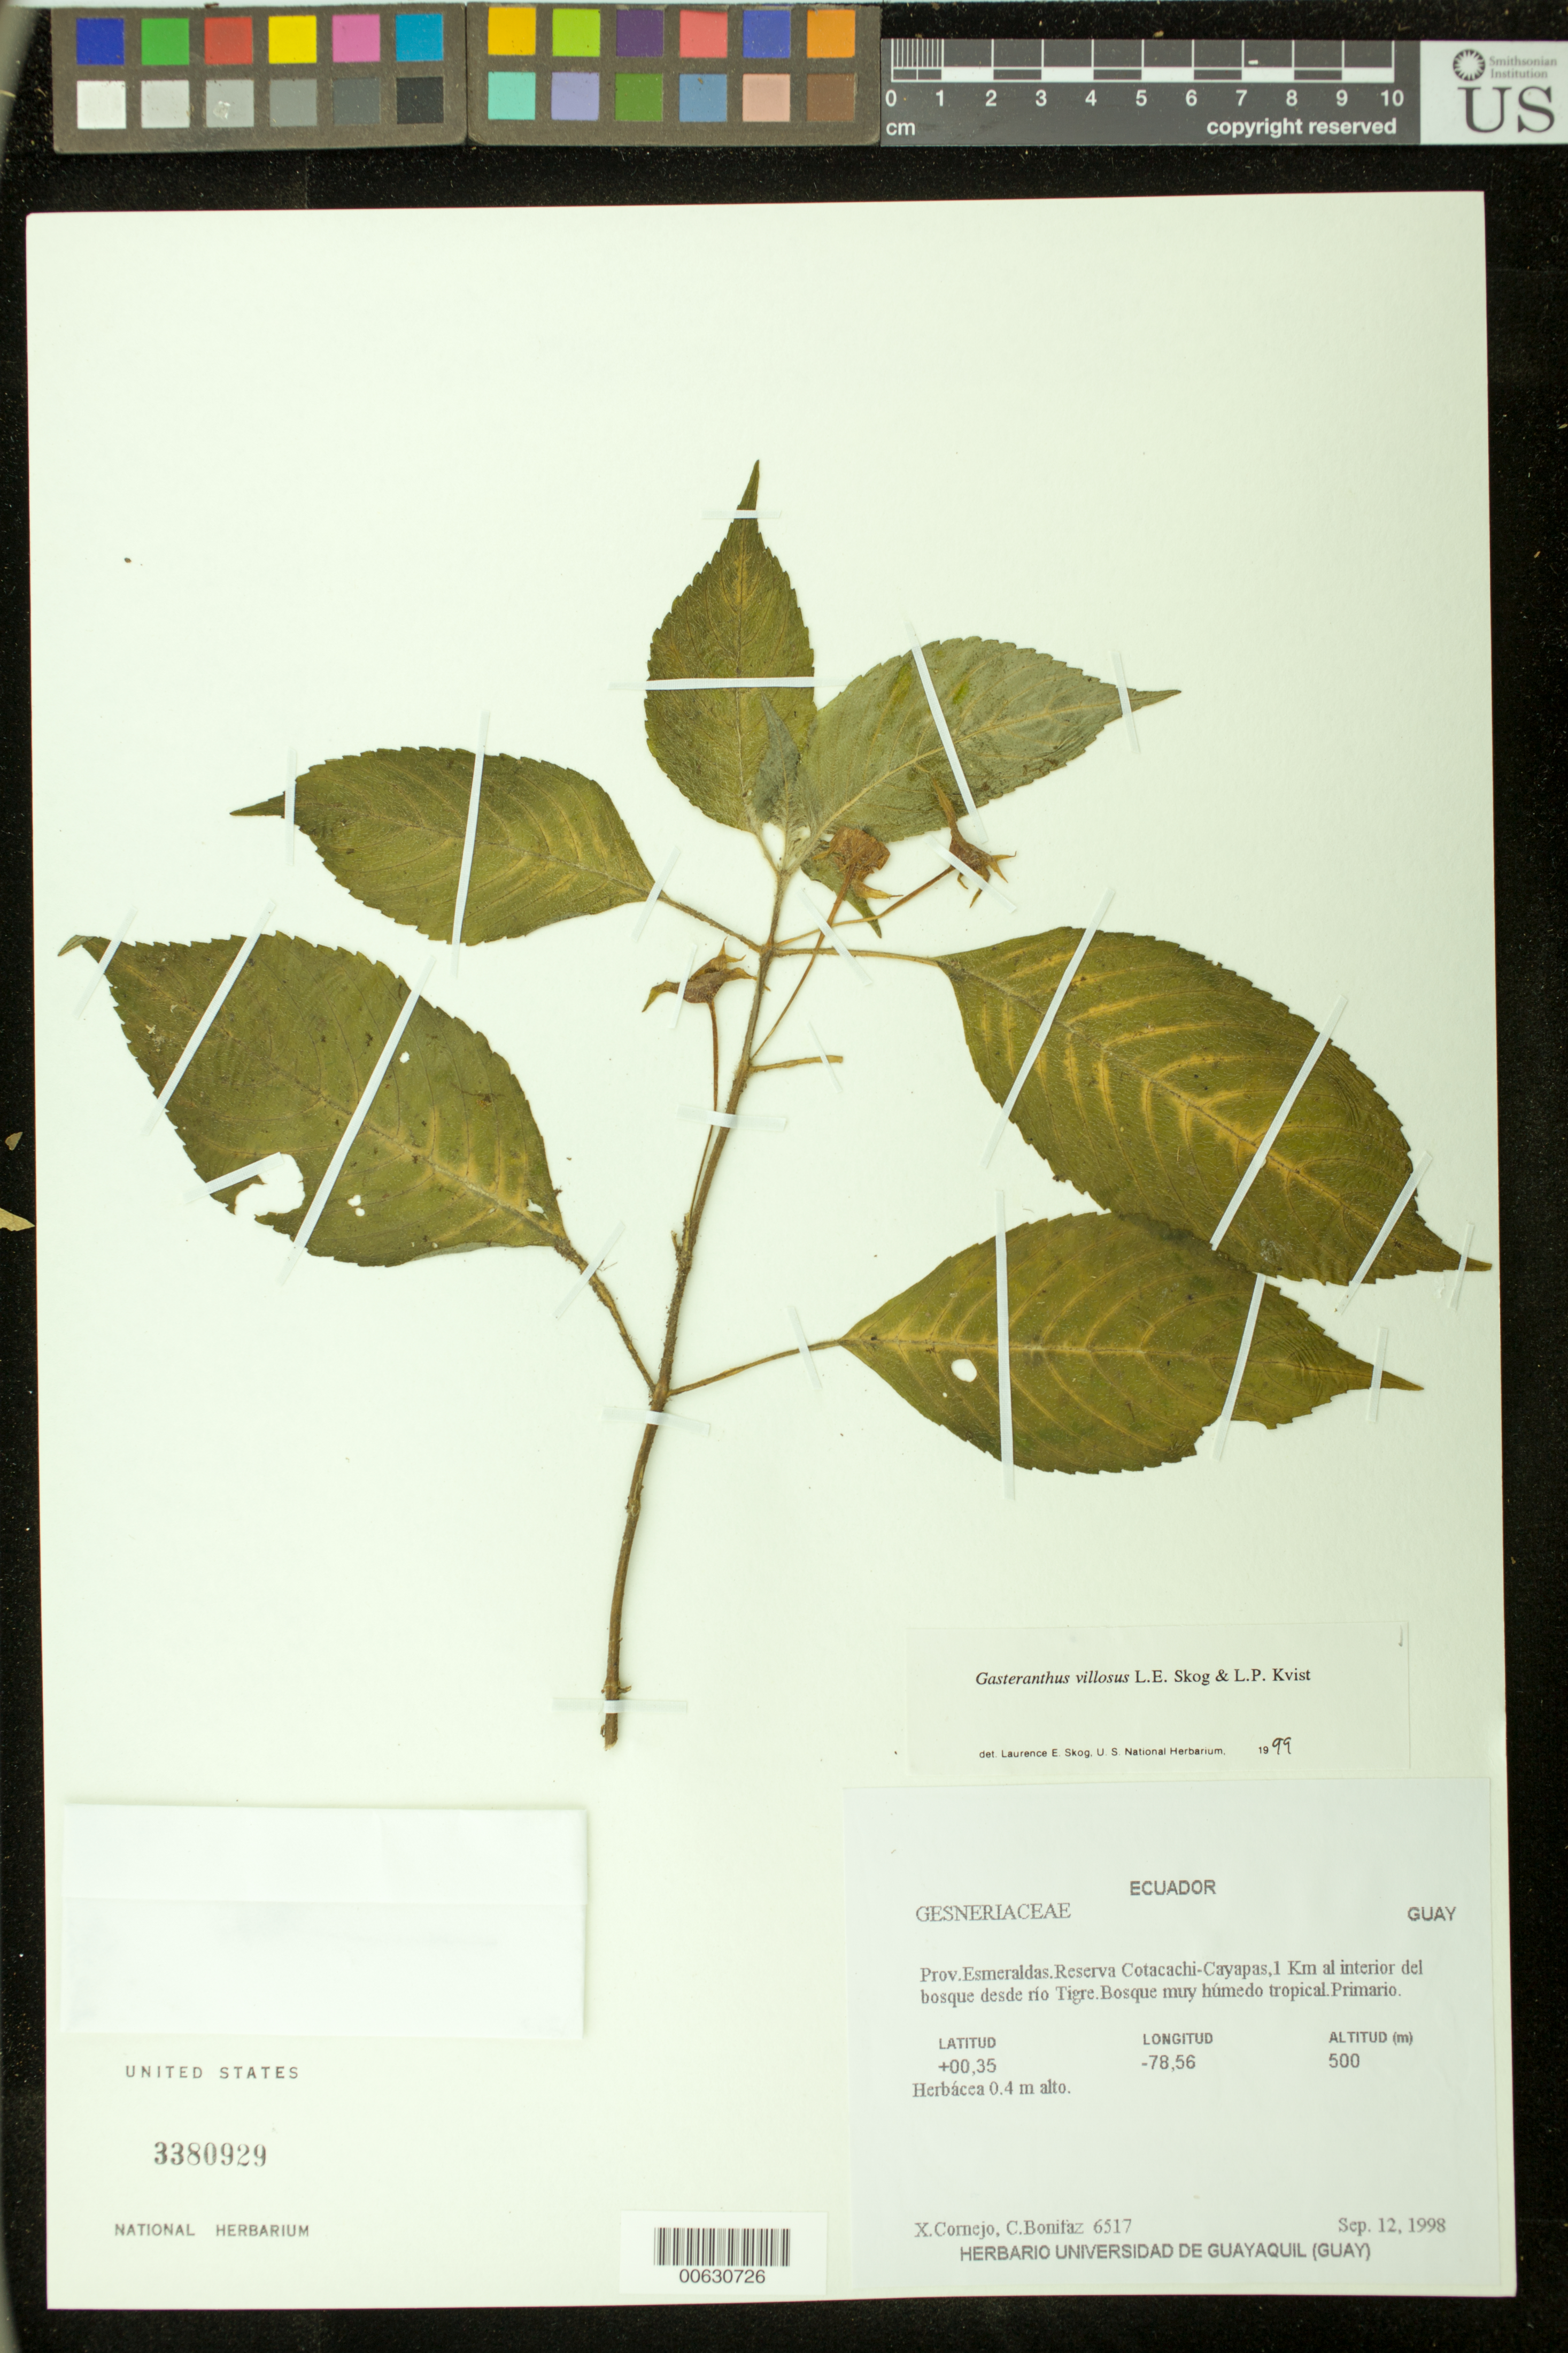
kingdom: Plantae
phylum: Tracheophyta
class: Magnoliopsida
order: Lamiales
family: Gesneriaceae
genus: Gasteranthus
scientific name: Gasteranthus villosus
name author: L.E. Skog & L.P. Kvist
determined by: Skog, Laurence E.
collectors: X. F. Cornejo & C. Bonifaz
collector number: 6517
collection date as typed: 12 Sep 1998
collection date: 1998-09-12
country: Ecuador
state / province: Esmeraldas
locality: Reserva Cotacachi-Cayapas, 1 km al interior del bosque desde río Tigre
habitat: Bosque muy húmedo tropical; primario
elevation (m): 500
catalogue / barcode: US 3380929